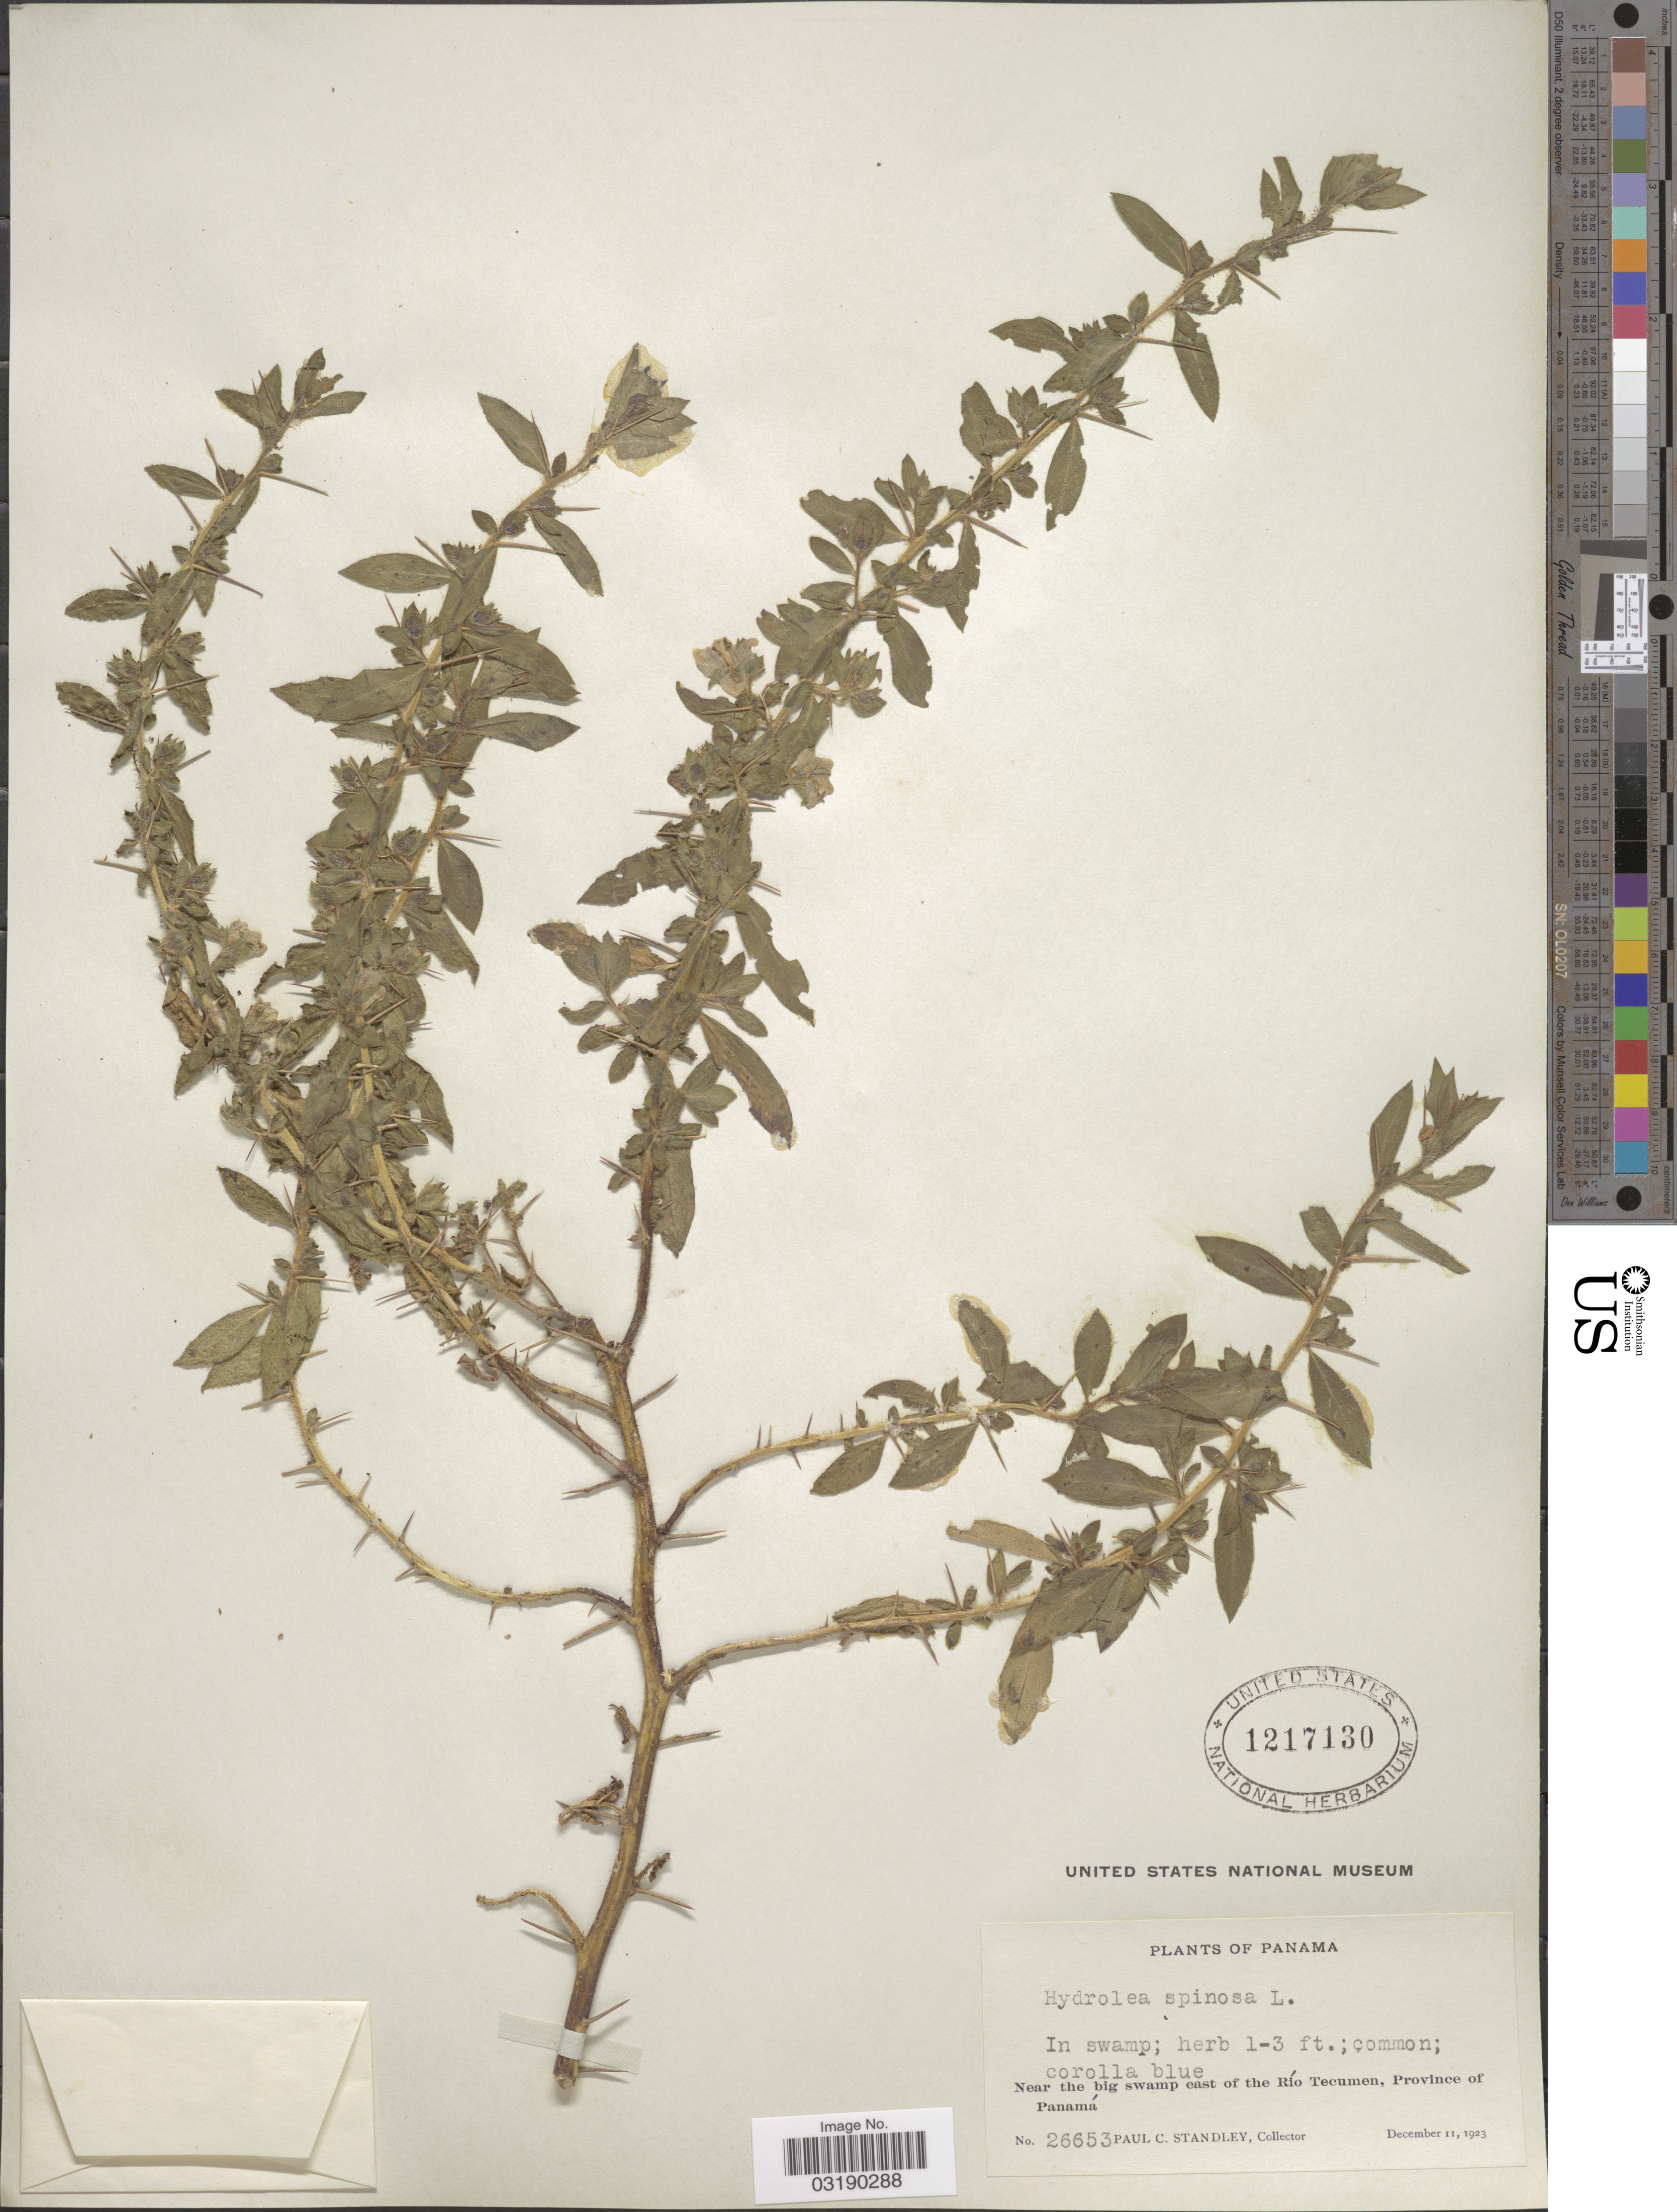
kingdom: Plantae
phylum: Tracheophyta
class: Magnoliopsida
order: Solanales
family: Hydroleaceae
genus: Hydrolea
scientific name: Hydrolea spinosa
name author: L.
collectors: P. C. Standley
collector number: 26653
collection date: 1923-12-11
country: Panama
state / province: Panamá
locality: Near the big swamp east of the Río Tecumen, Province of Panamá.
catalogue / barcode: US 1217130